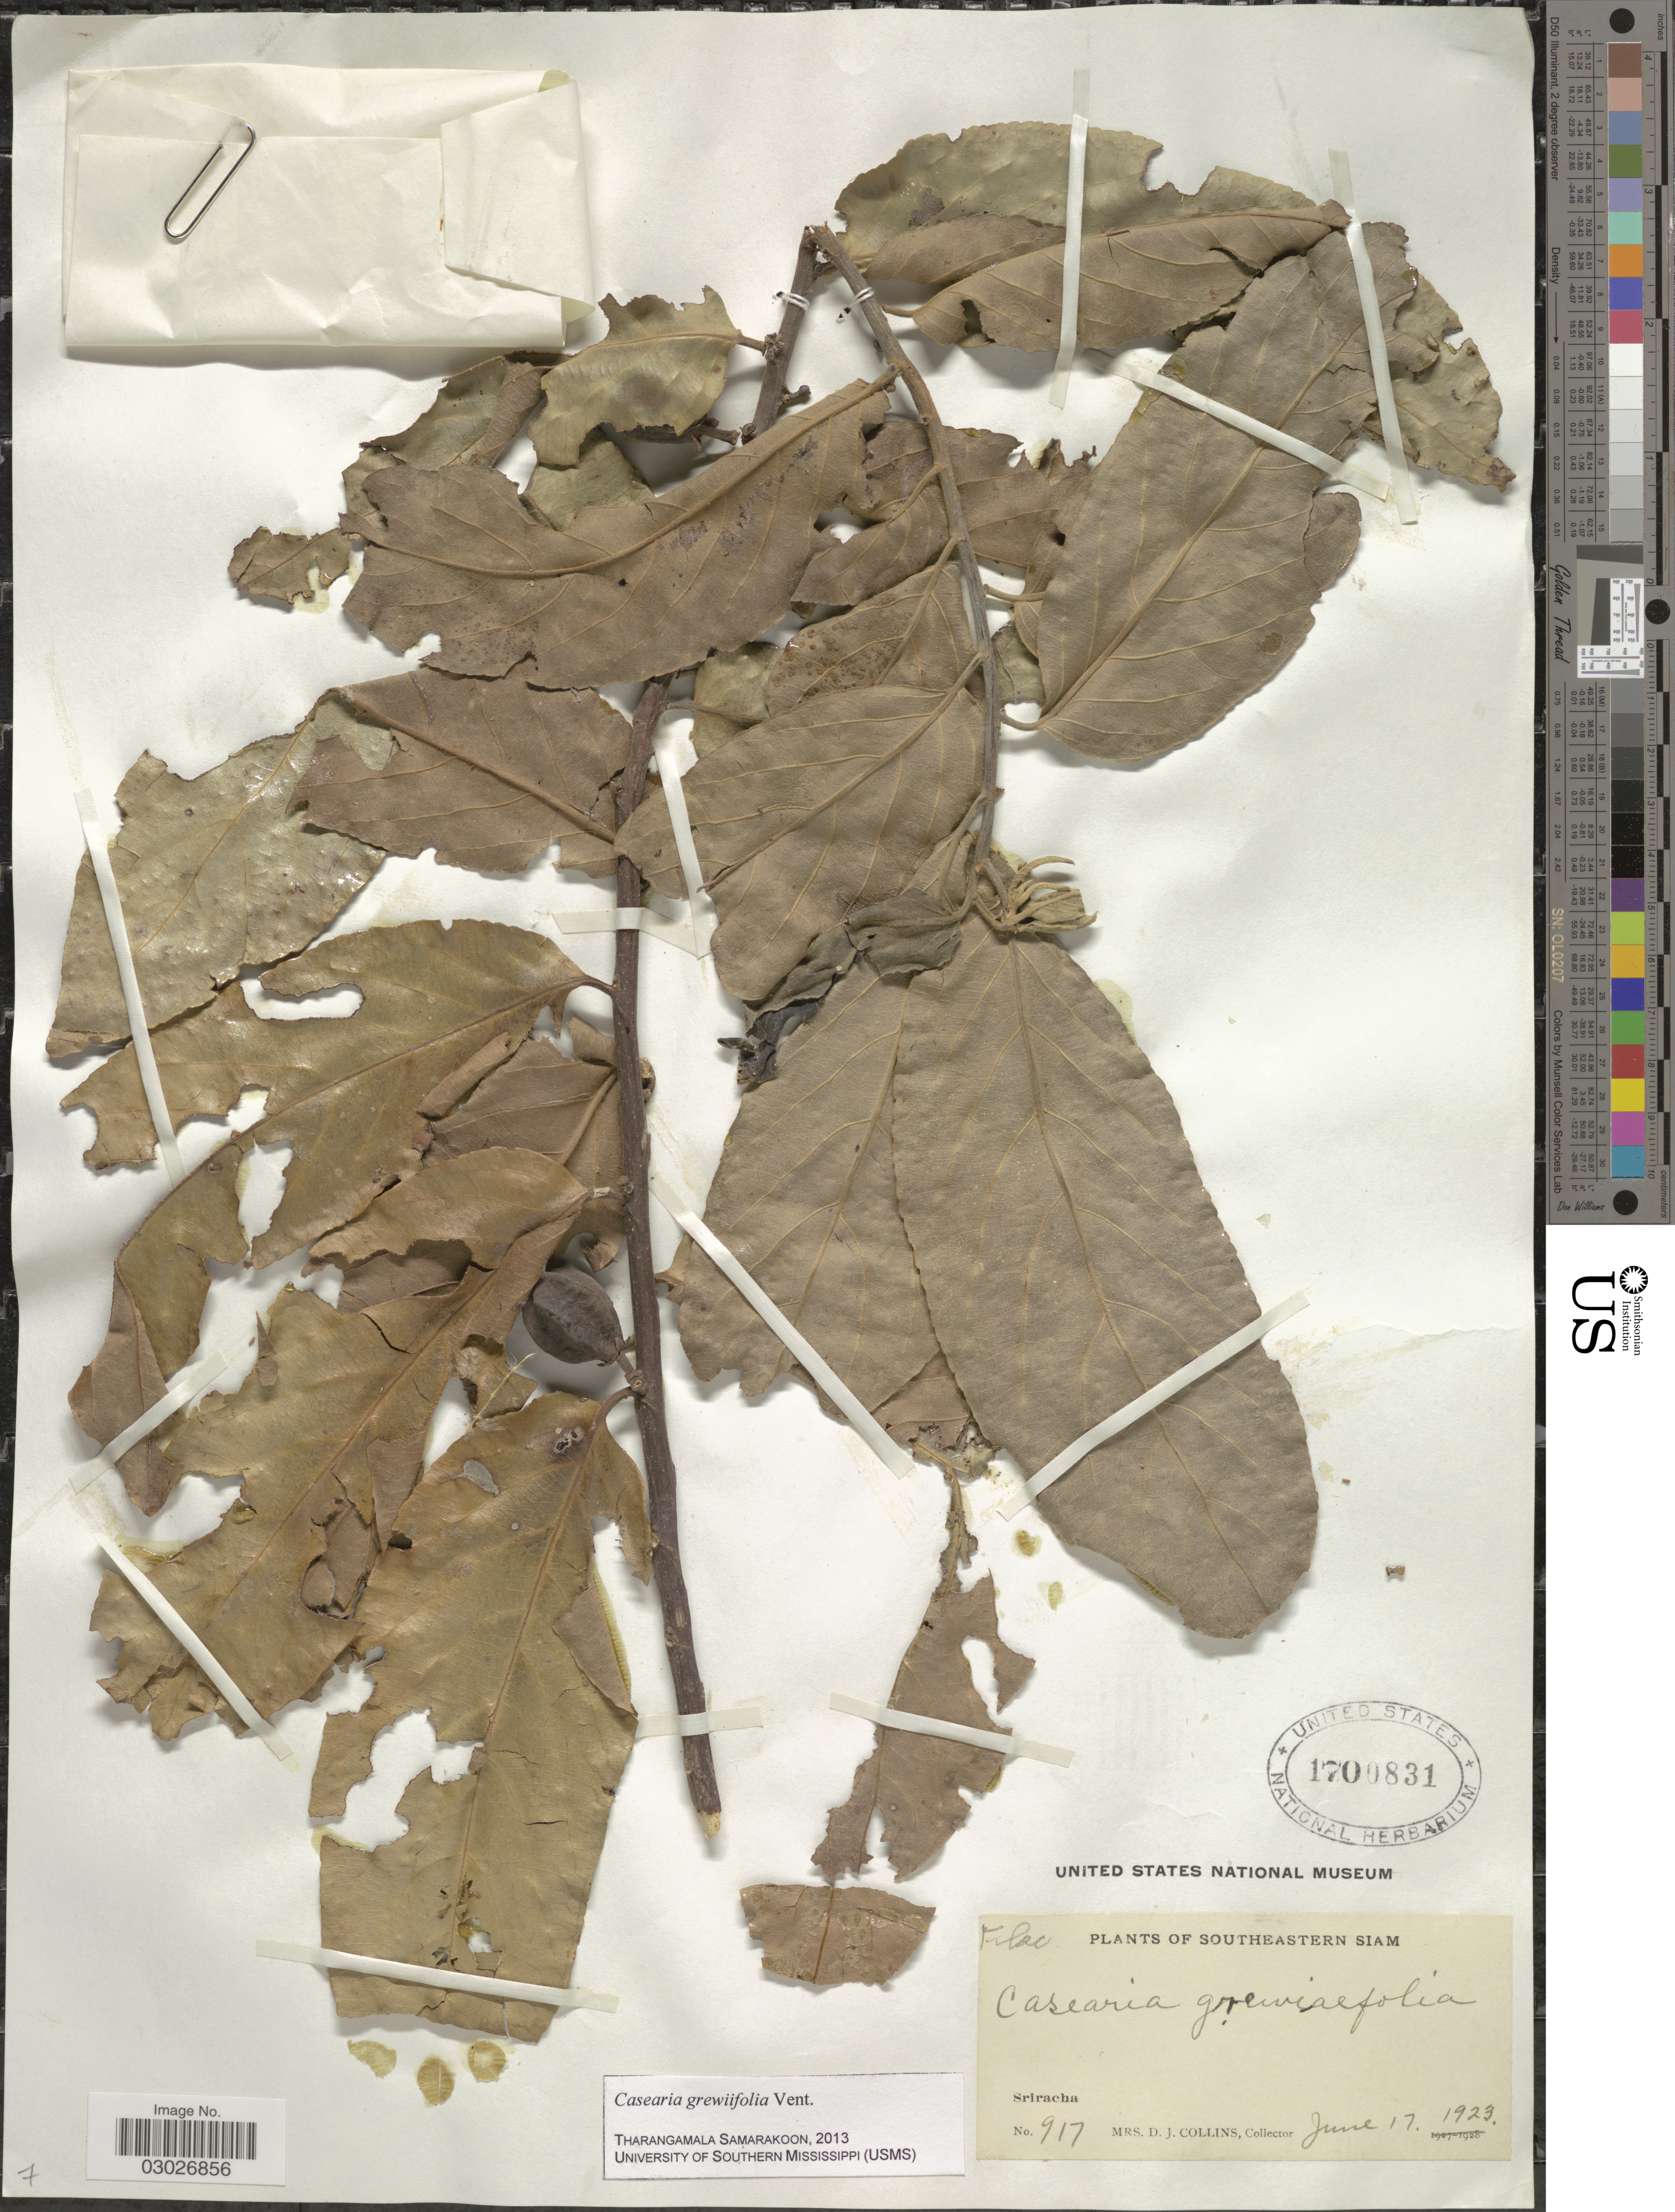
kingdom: Plantae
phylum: Tracheophyta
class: Magnoliopsida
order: Malpighiales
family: Salicaceae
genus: Casearia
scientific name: Casearia grewiifolia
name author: Vent.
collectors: Mrs. D. J. Collins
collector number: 917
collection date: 1923-06-17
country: Thailand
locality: Siam. Sriracha.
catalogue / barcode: US 1700831